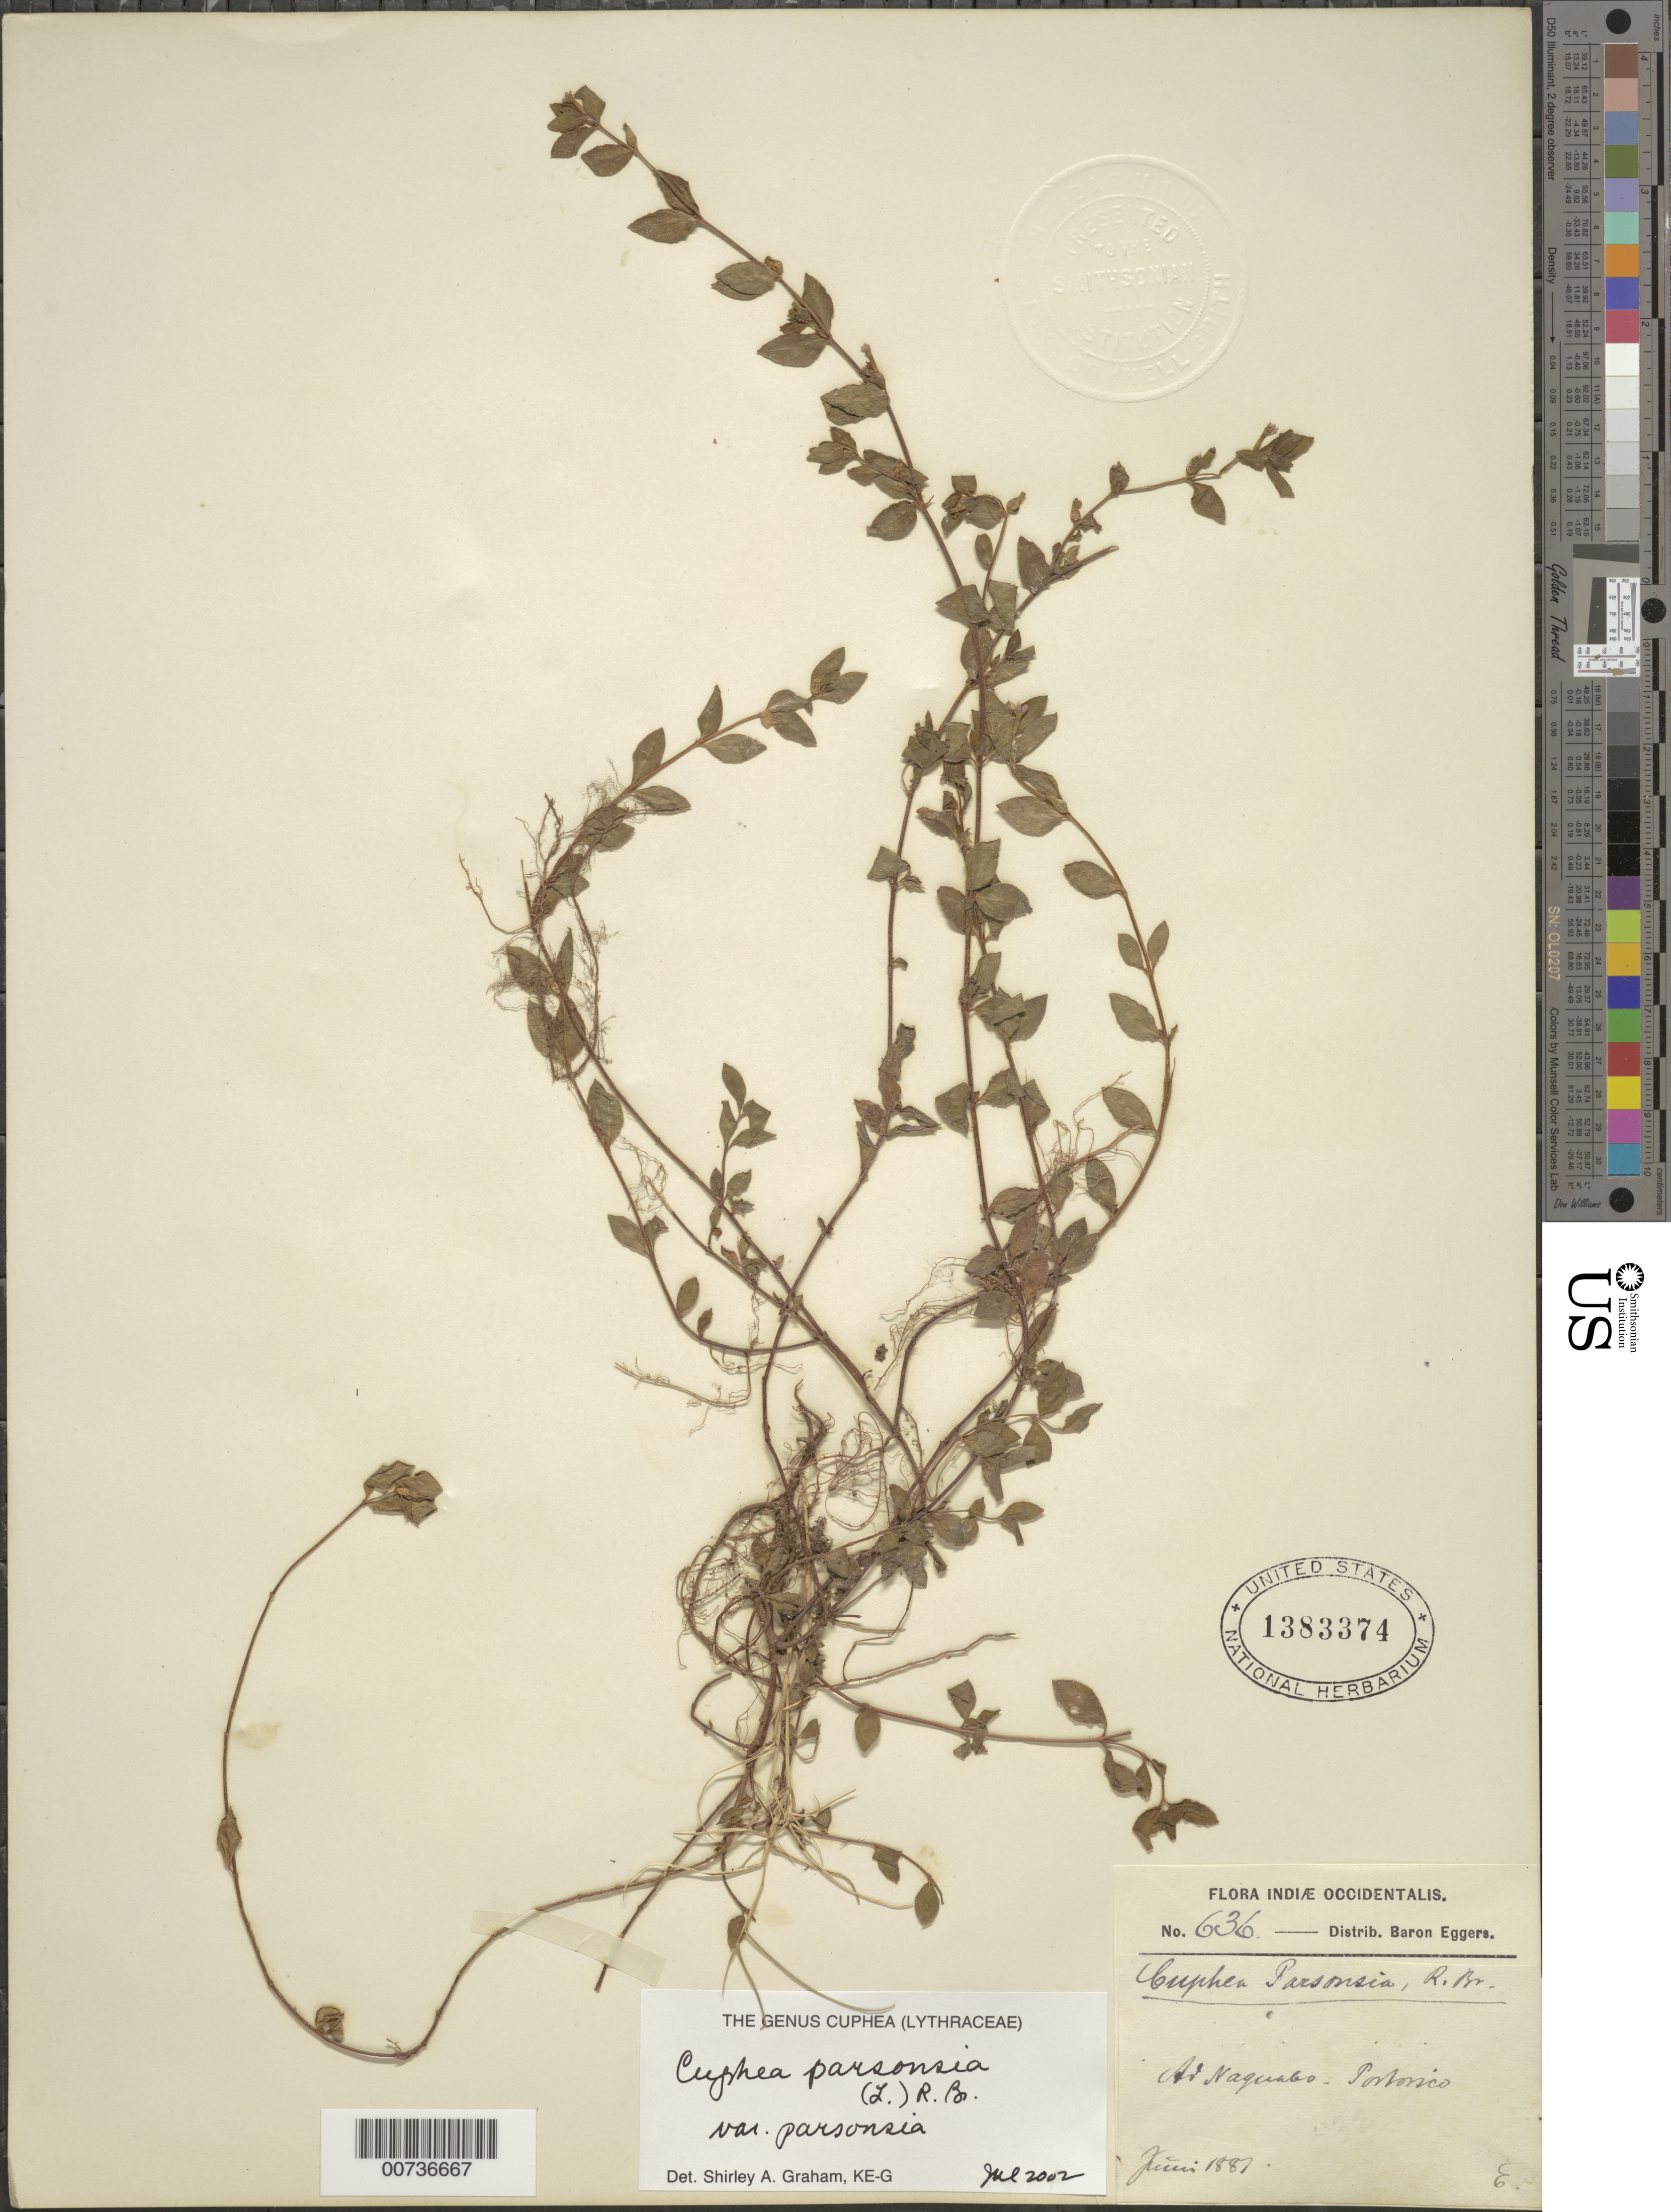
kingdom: Plantae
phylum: Tracheophyta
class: Magnoliopsida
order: Myrtales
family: Lythraceae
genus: Cuphea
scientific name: Cuphea parsonsia var. parsonsia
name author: (L.) R. Br. ex Steud.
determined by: Graham, Shirley Ann Tousch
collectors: H. F. A. von Eggers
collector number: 636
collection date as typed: Jun 1887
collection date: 1887-06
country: Puerto Rico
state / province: Naguabo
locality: At Naguabo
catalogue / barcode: US 1383374